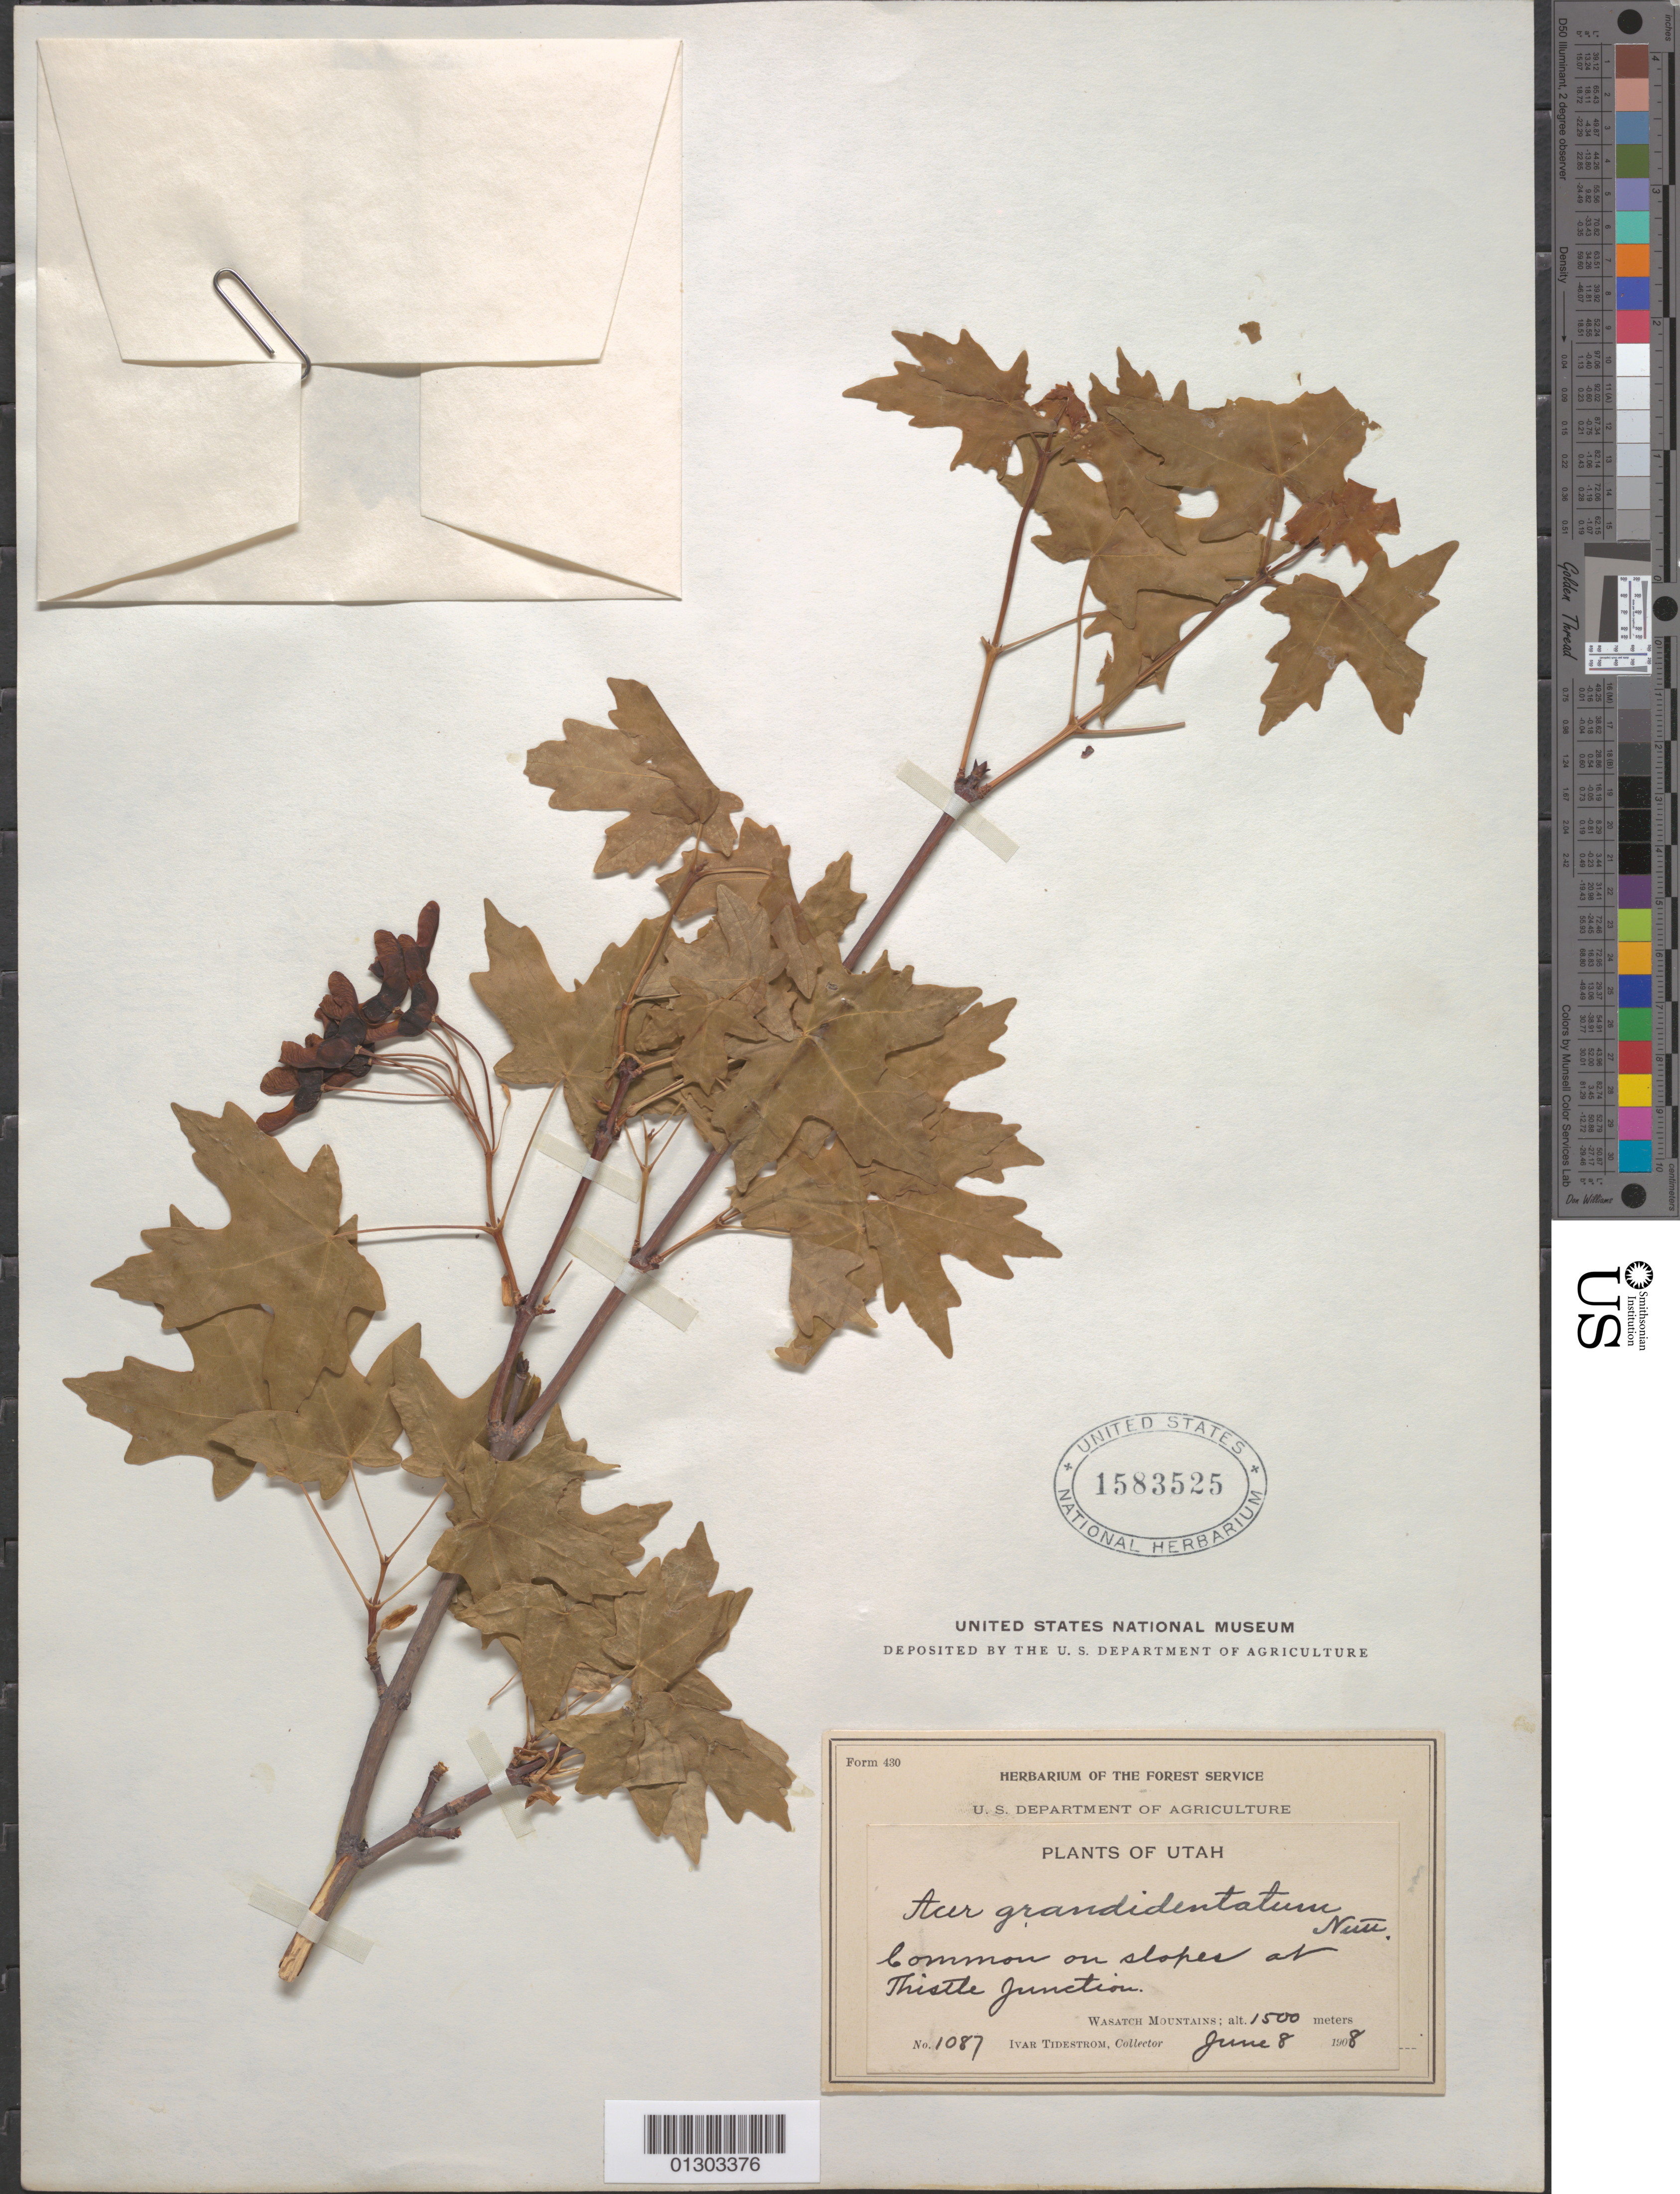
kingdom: Plantae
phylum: Tracheophyta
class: Magnoliopsida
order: Sapindales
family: Sapindaceae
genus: Acer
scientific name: Acer grandidentatum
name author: Nutt.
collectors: I. F. Tidestrom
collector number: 1087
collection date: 1908-06-08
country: United States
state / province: Utah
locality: Wasatch Mountains, Thistle Junction.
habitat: Common on slopes.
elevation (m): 1500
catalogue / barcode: US 1583525